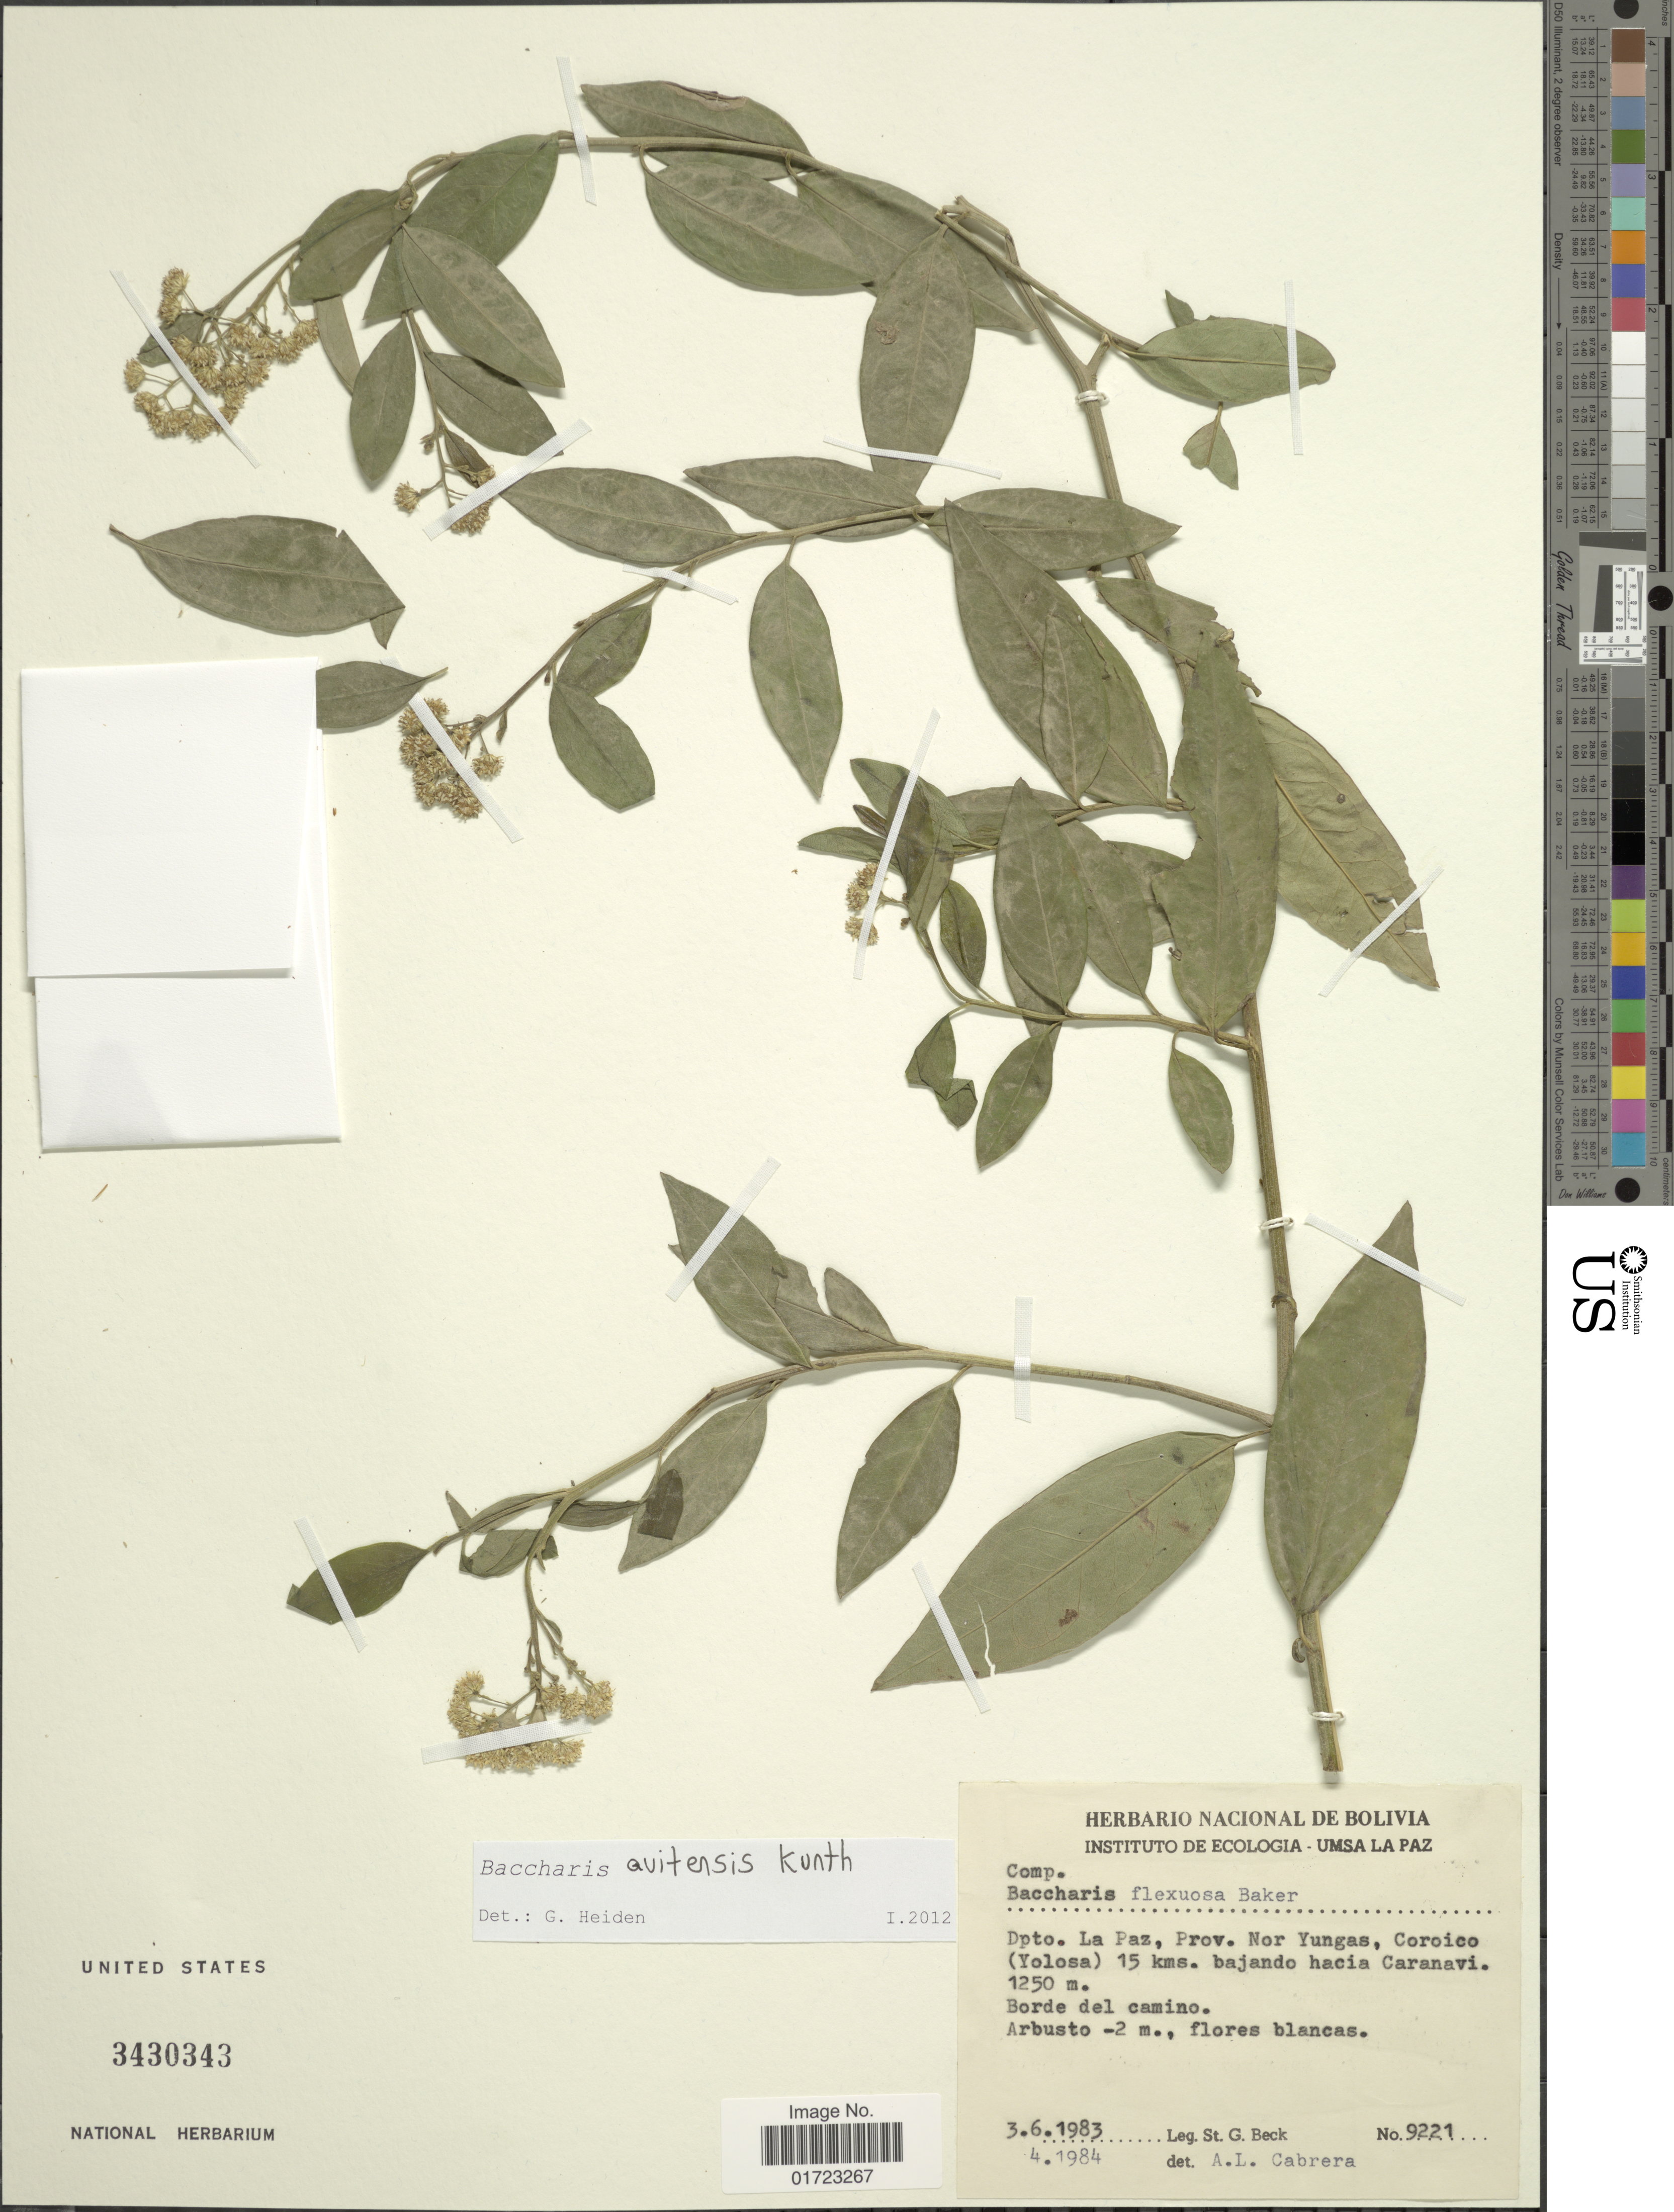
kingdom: Plantae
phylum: Tracheophyta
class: Magnoliopsida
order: Asterales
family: Asteraceae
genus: Baccharis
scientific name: Baccharis quitensis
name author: Kunth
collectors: S. G. Beck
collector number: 9221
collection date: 1983-06-03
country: Bolivia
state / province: La Paz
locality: Dpto. La Paz, Prov. Nor. Yungas, Coroico (Yolosa) 15 kms. bajando hacia Caranavi.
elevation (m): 1250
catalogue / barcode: US 3430343